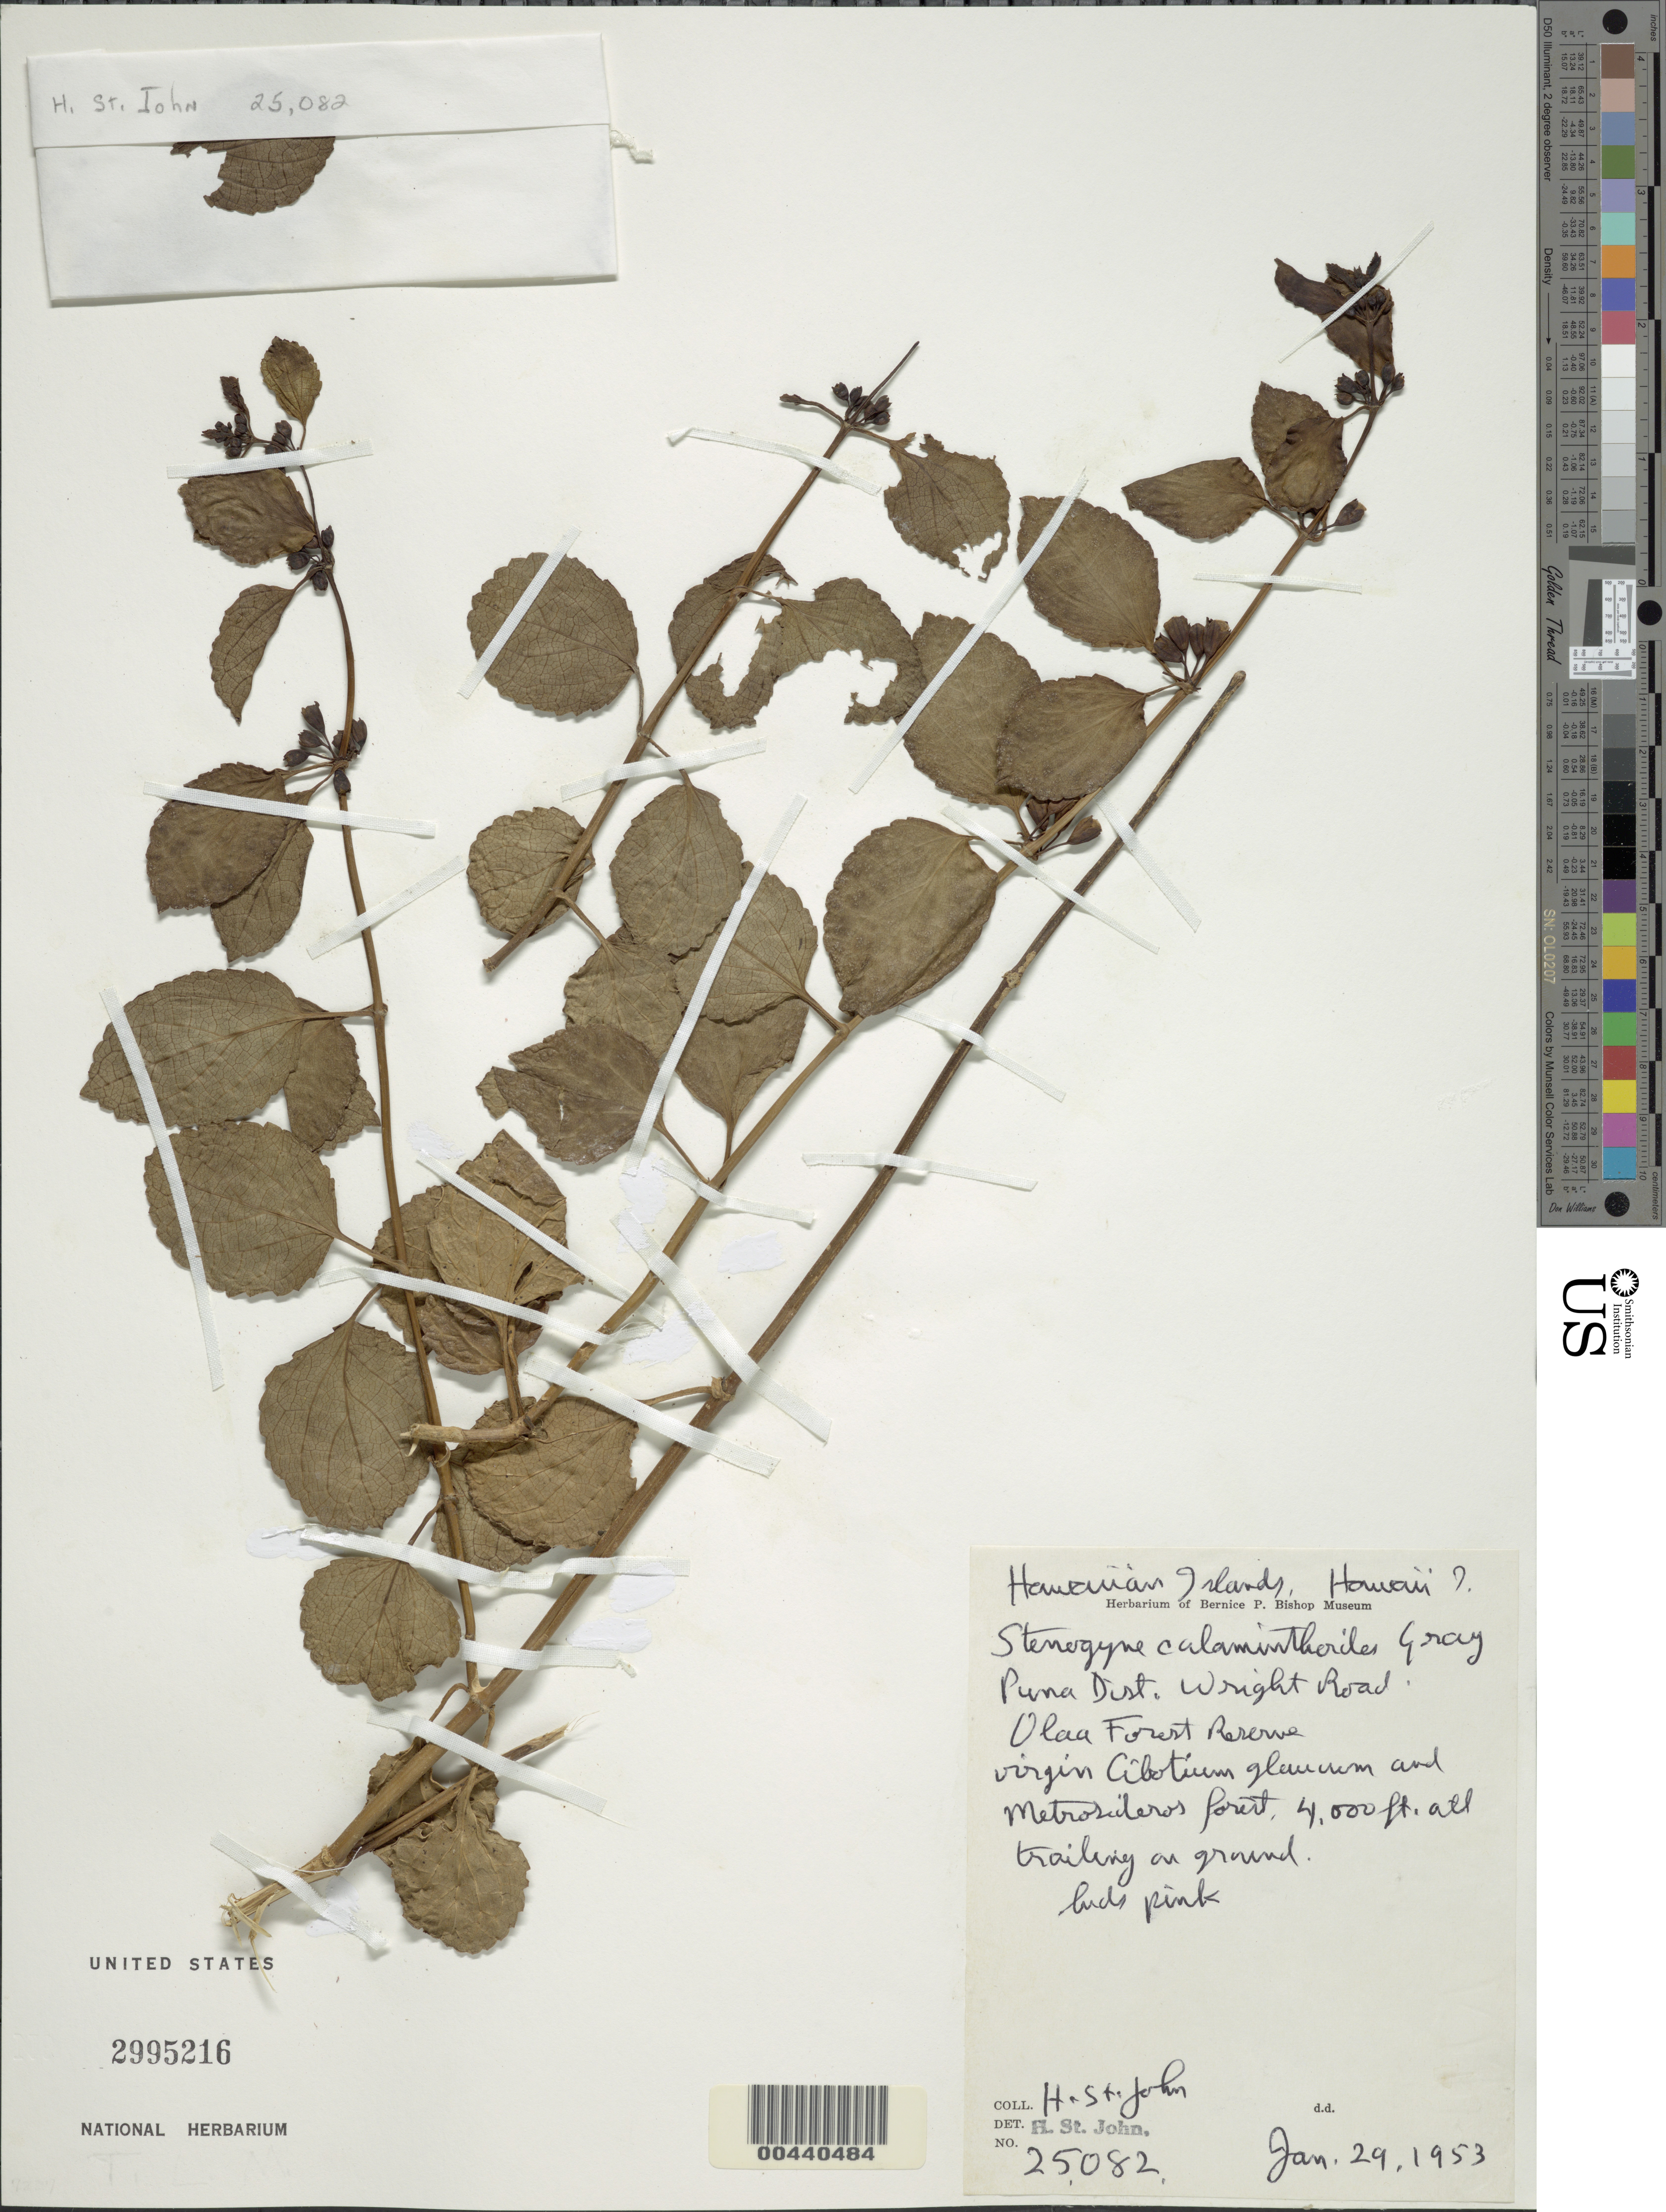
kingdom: Plantae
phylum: Tracheophyta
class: Magnoliopsida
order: Lamiales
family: Lamiaceae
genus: Stenogyne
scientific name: Stenogyne calaminthoides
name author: A. Gray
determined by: St. John, H.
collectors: H. St. John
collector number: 25082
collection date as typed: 29 Jan 1953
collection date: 1953-01-29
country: United States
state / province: Hawaii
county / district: Hawaii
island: Hawaii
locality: Puna Dist. Wright Road. Olaa Forest Reserve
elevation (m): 1219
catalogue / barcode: US 2995216